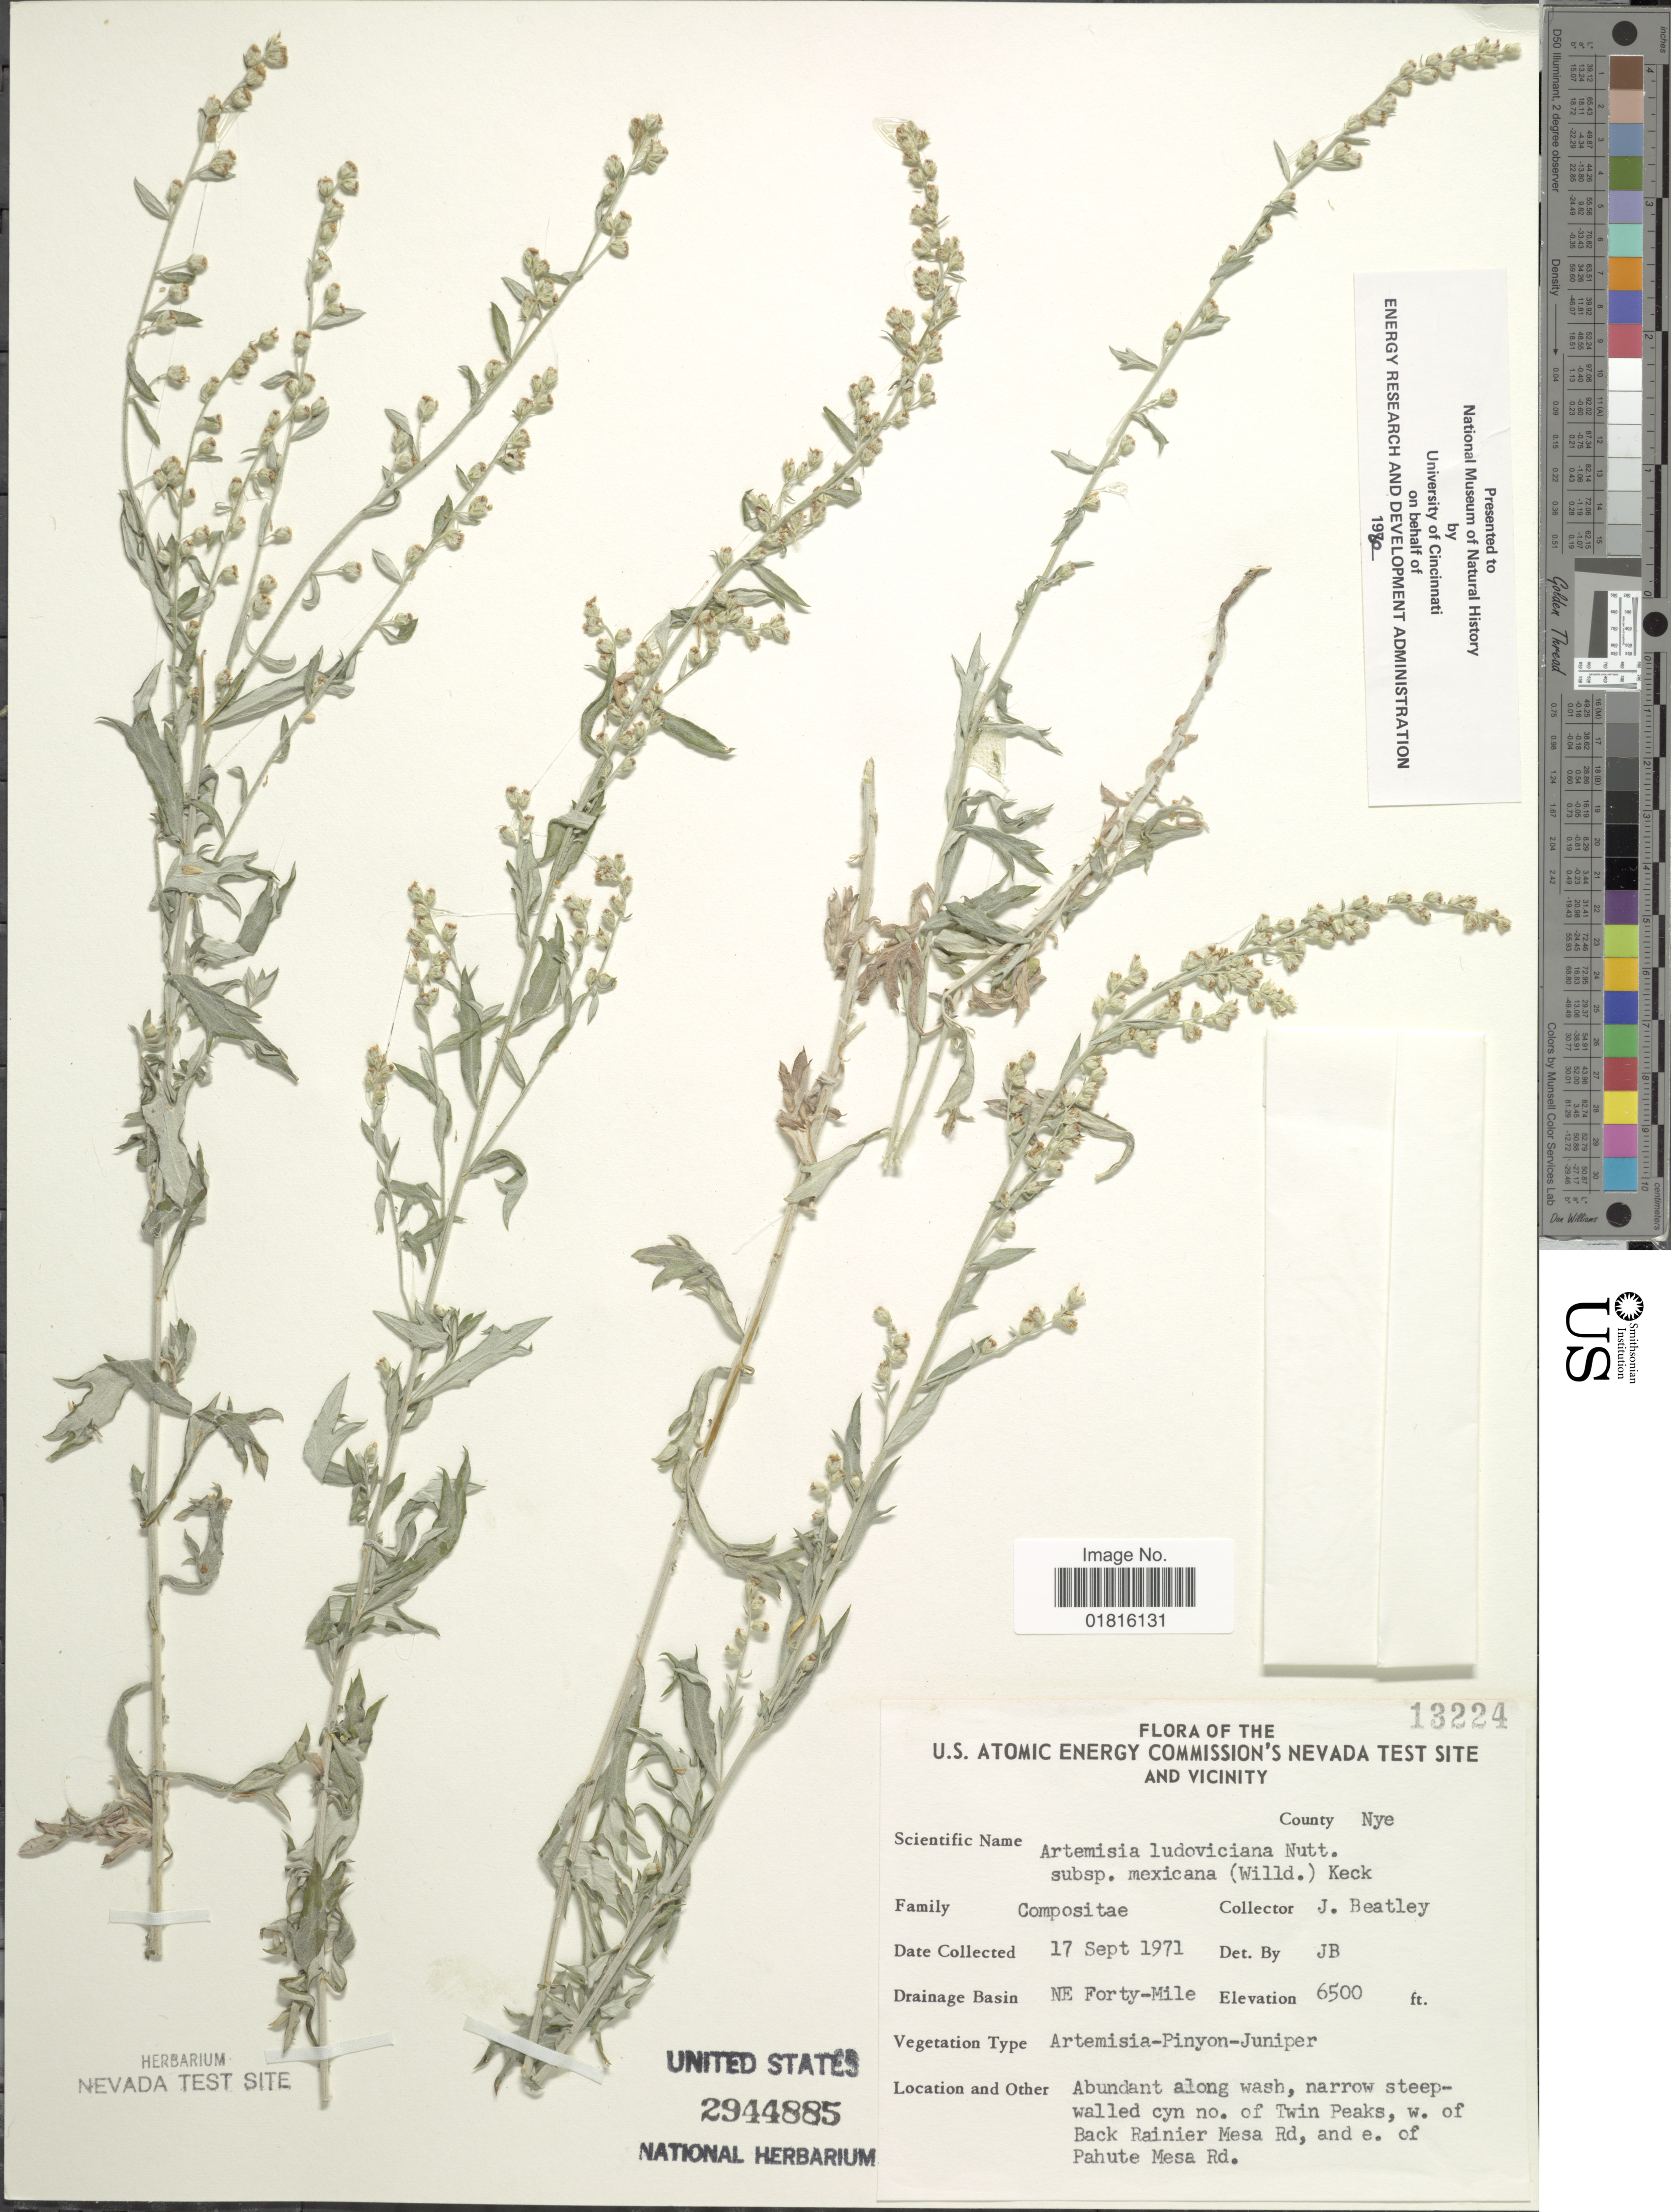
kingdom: Plantae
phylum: Tracheophyta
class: Magnoliopsida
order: Asterales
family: Asteraceae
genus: Artemisia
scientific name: Artemisia ludoviciana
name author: Nutt.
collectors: J. C. Beatley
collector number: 13224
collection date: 1971-09-17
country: United States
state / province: Nevada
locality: U.S. Atomic Energy Commission's Nevada Test Site and Vicinity, NE Forty-Mile, abundant along wash, narrow steepwalled cyn no. of Twin Peaks, w. of Back Rainier Mesa Rd, and e. of Pahute Mesa Rd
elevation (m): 1981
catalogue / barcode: US 2944885